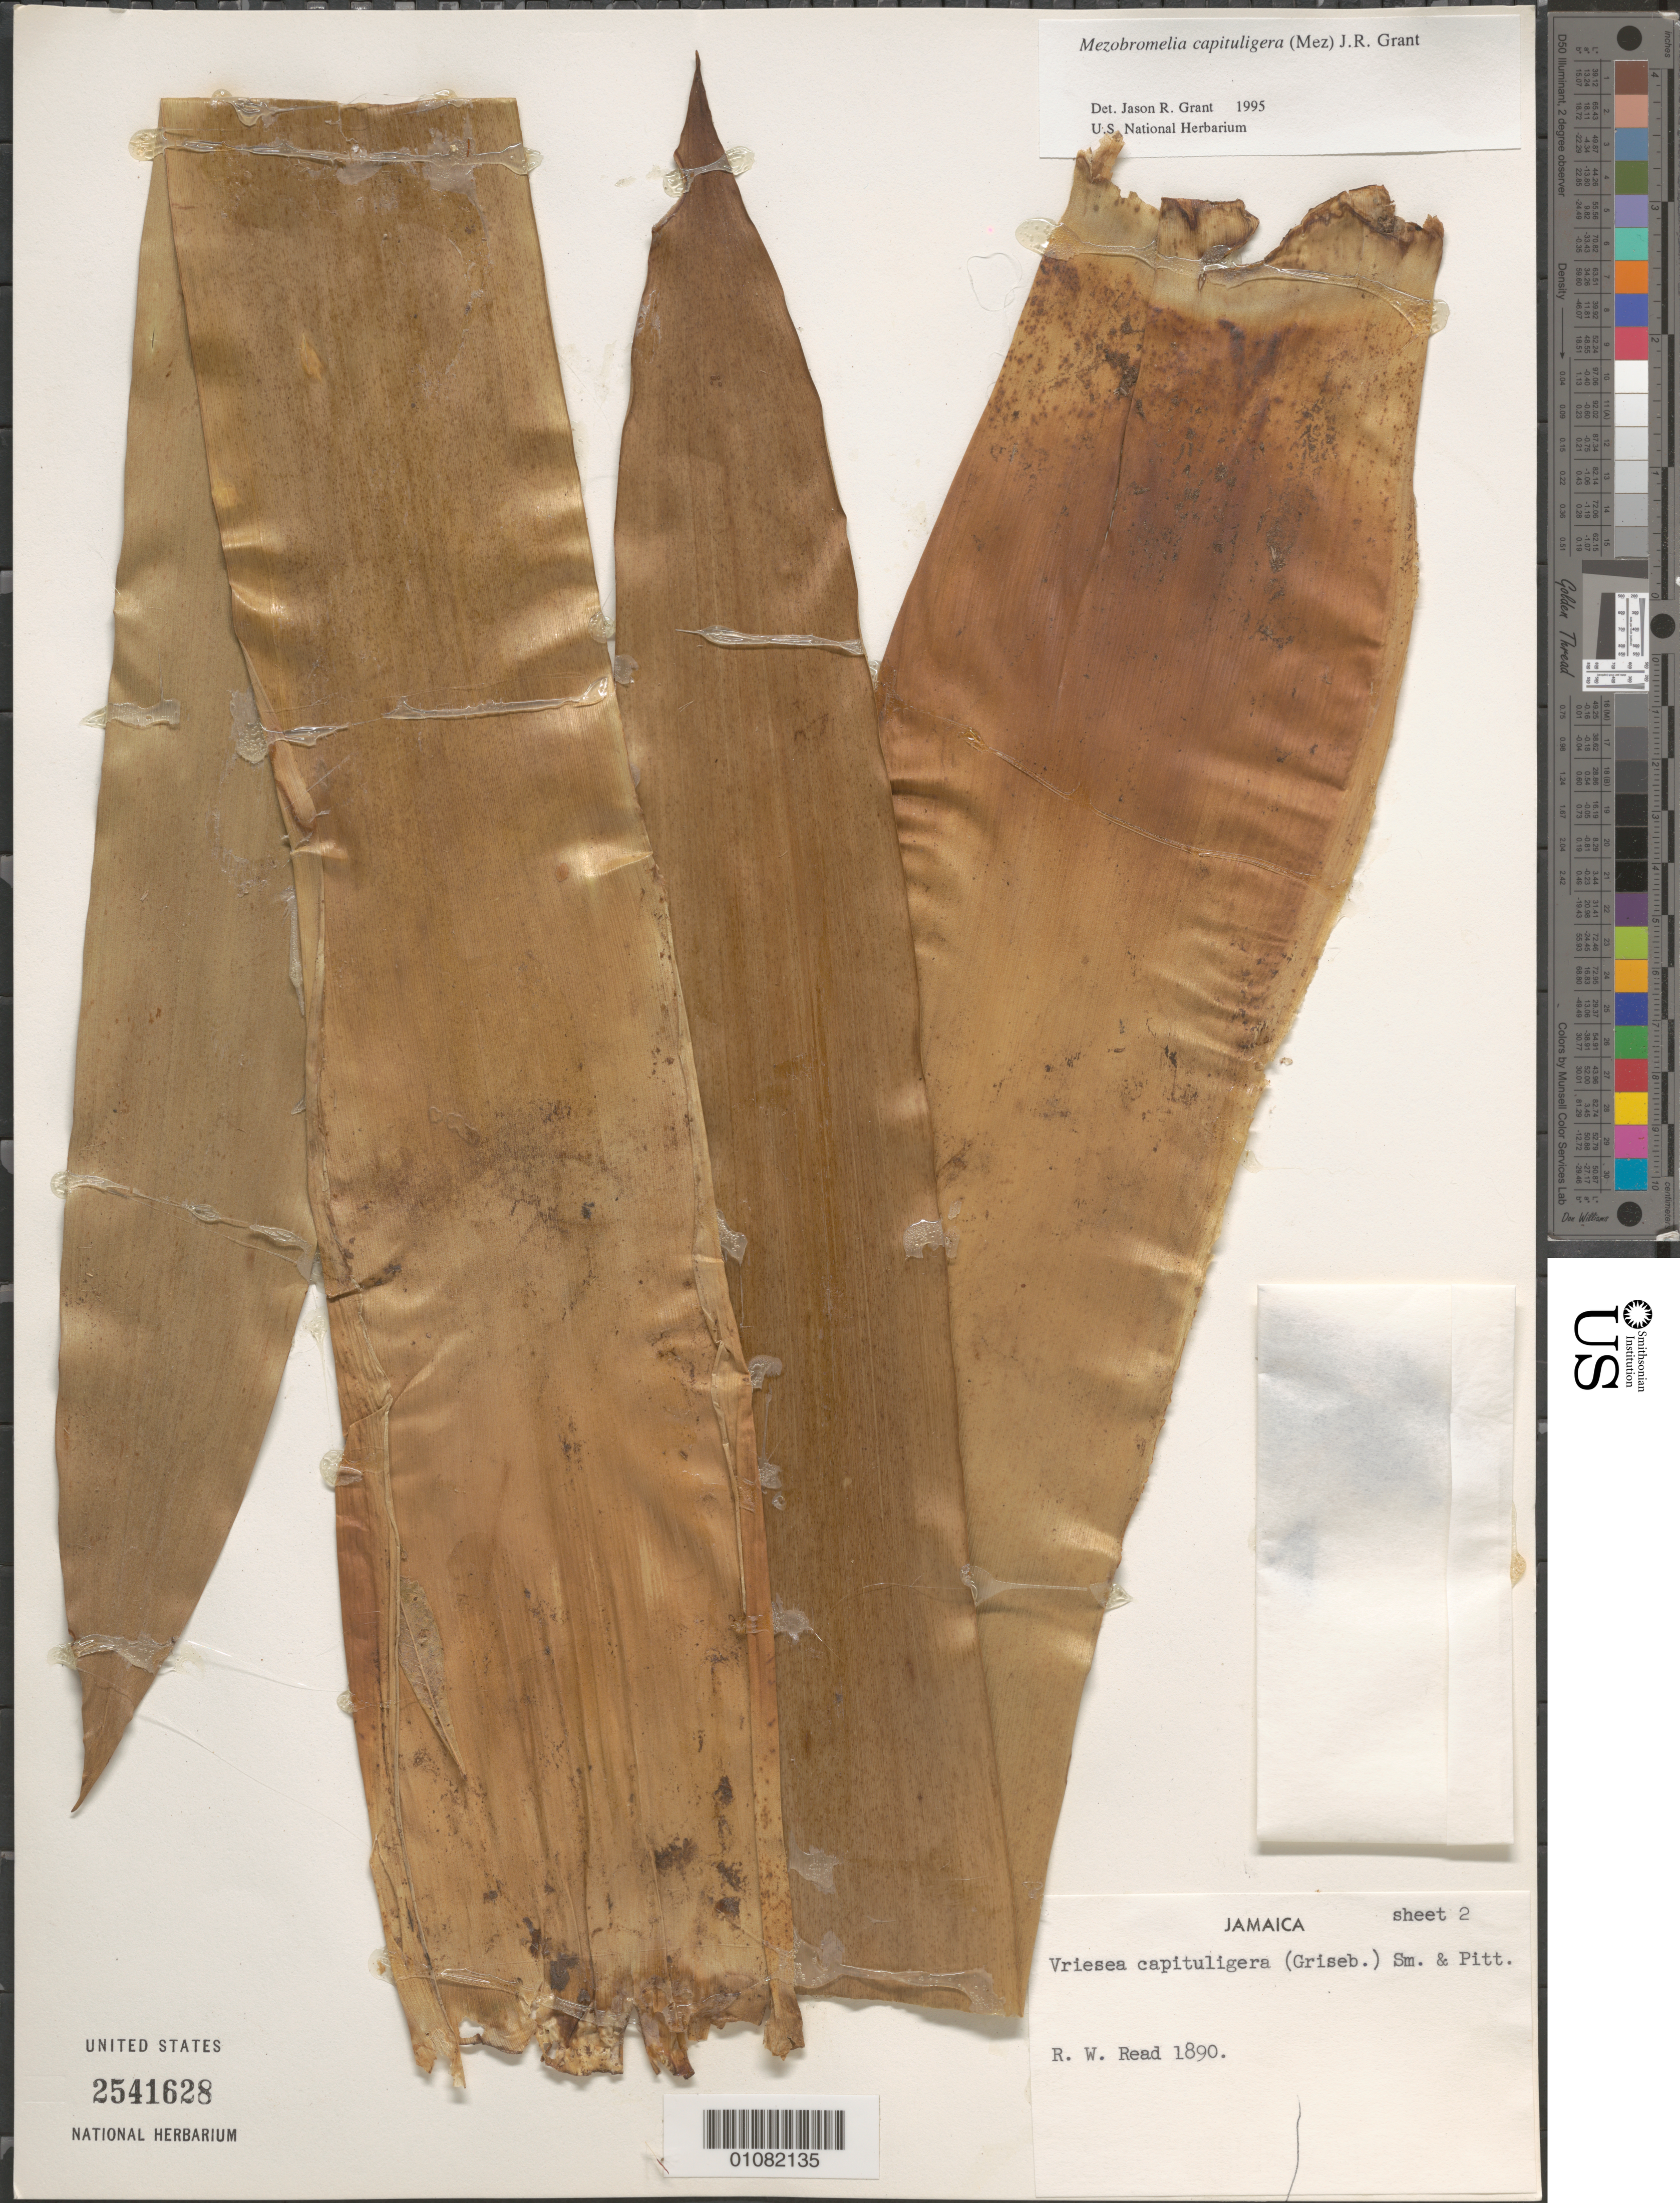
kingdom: Plantae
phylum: Tracheophyta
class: Liliopsida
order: Poales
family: Bromeliaceae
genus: Mezobromelia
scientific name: Mezobromelia capituligera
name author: (Griseb.) J.R. Grant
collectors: R. W. Read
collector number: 1890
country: Jamaica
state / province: Saint Andrew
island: Jamaica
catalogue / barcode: US 2541628